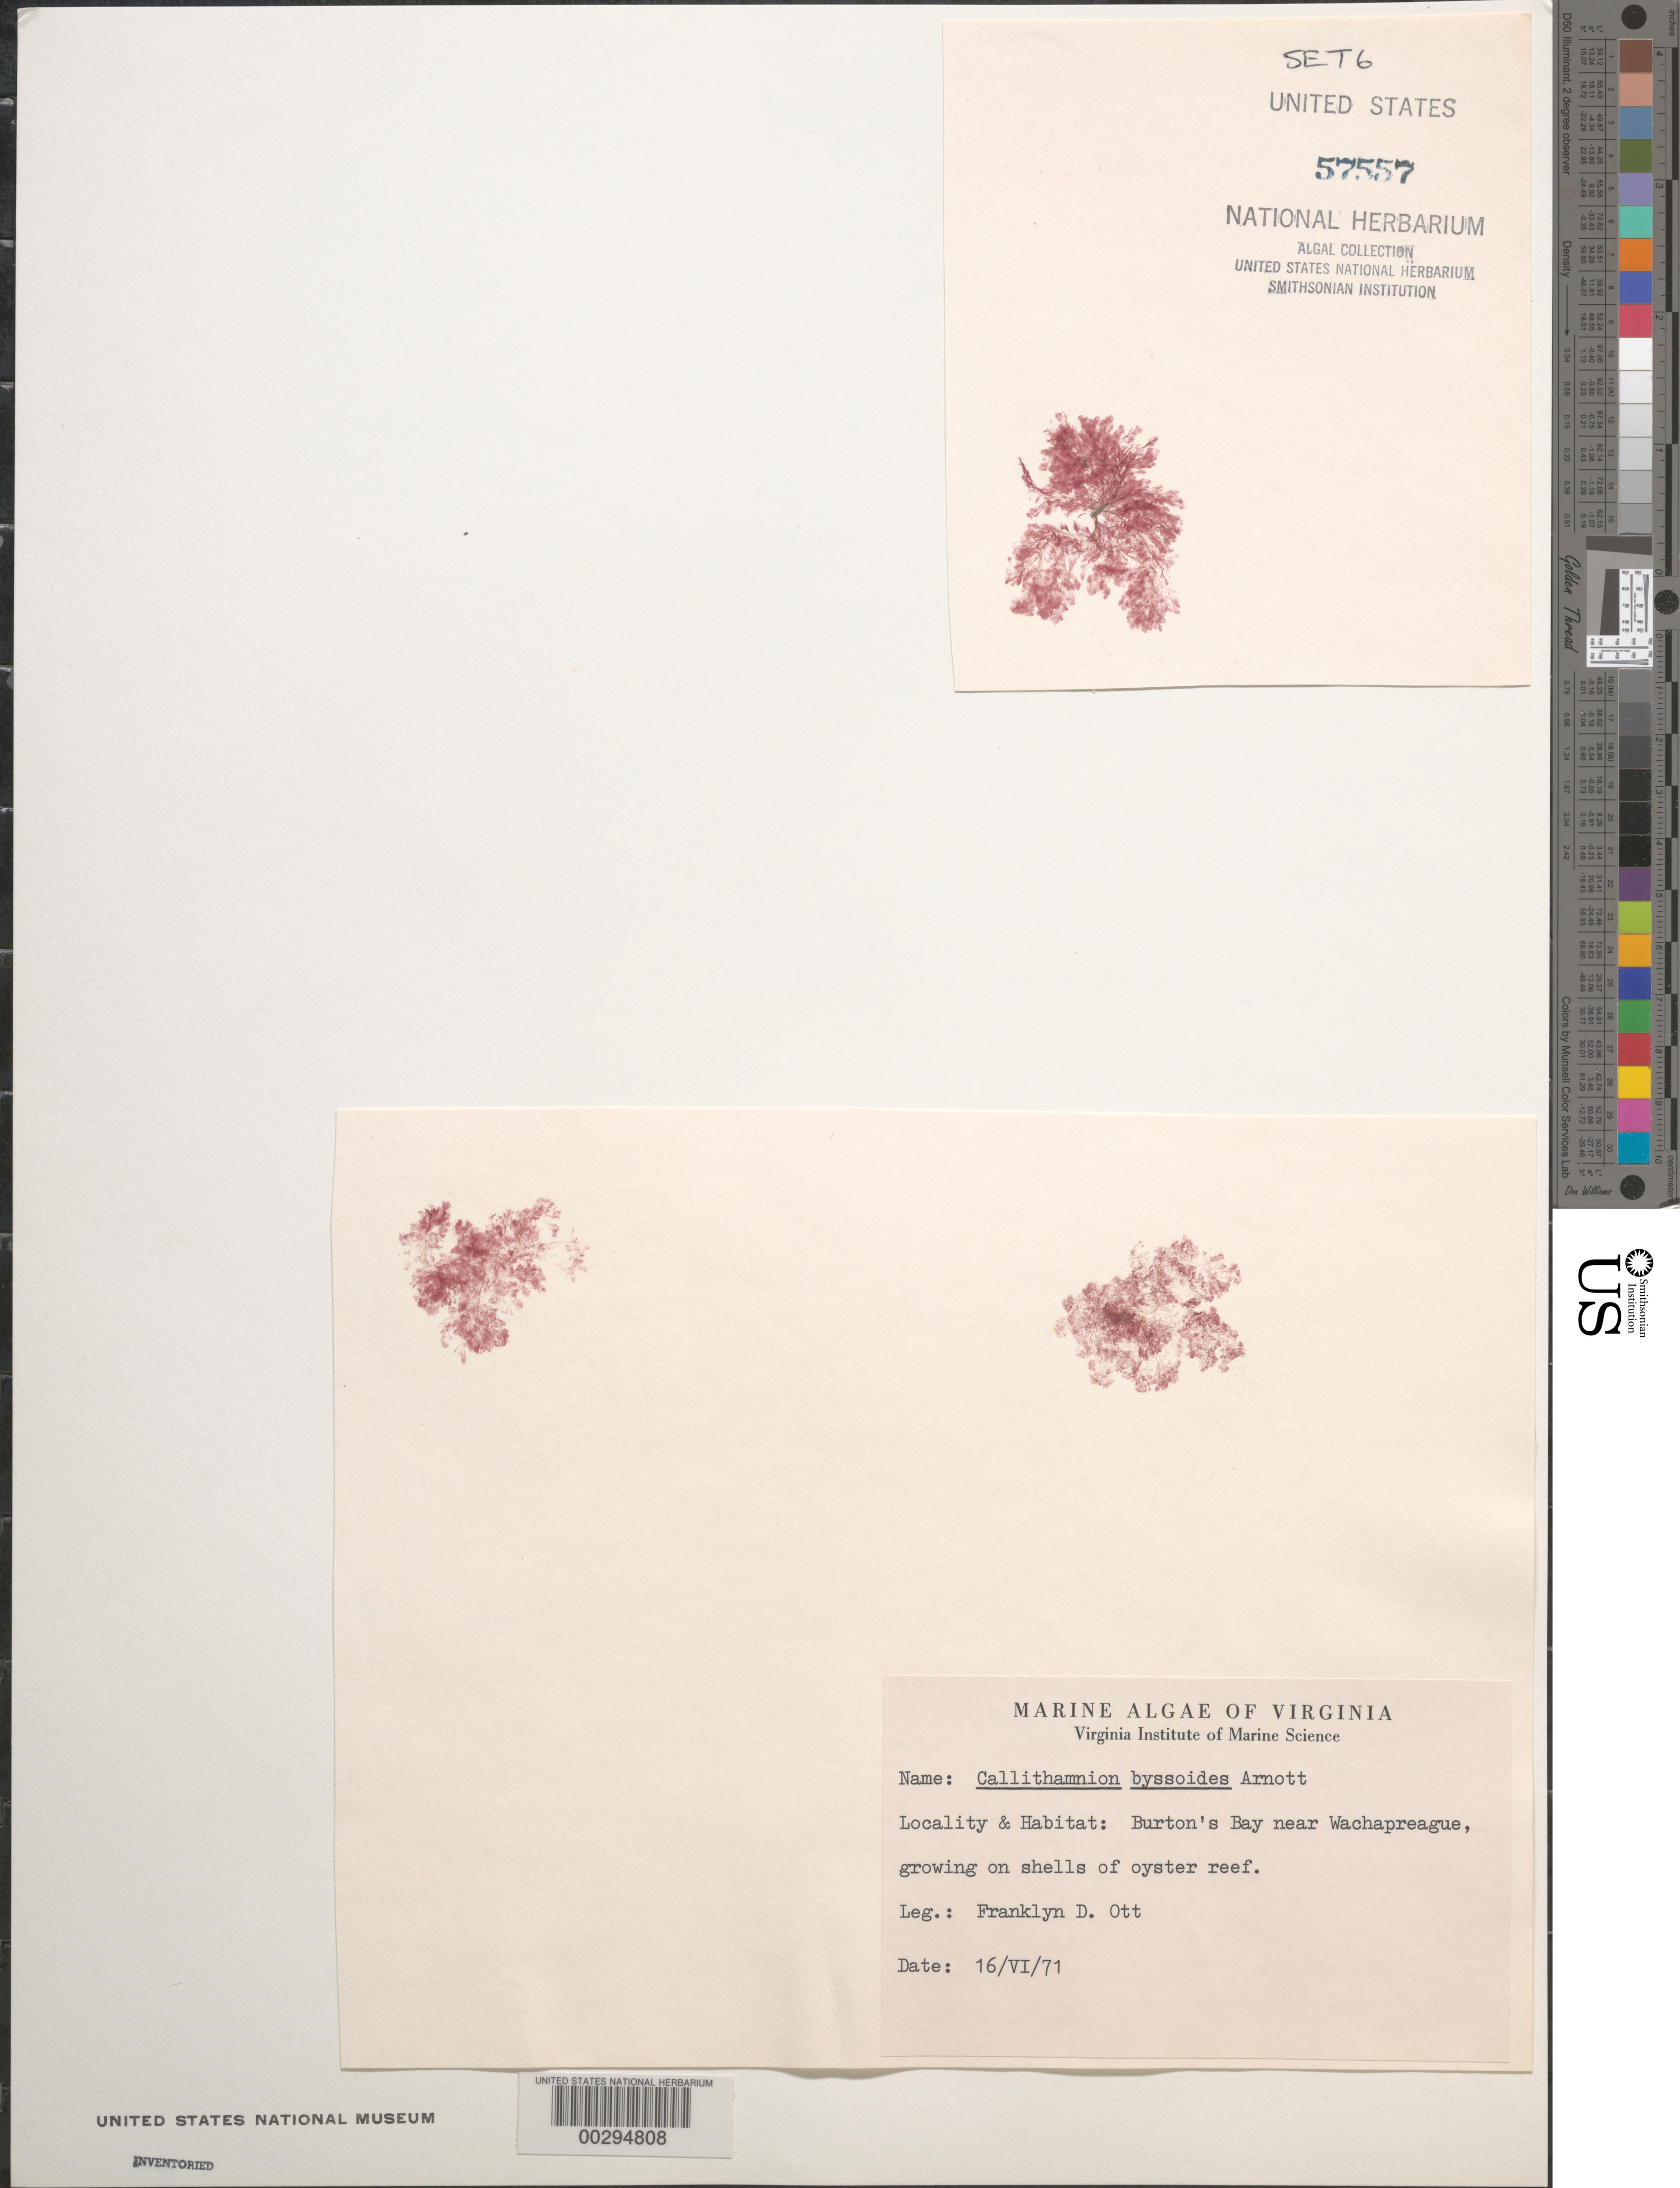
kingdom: Plantae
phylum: Rhodophyta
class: Florideophyceae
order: Ceramiales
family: Callithamniaceae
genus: Aglaothamnion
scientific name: Aglaothamnion tenuissimum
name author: (Bonnem.) Feldm.-Maz.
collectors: F. Ott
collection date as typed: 16 Jun 1971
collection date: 1971-06-16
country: United States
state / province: Virginia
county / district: Accomack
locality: Burton's Bay near Wachapreague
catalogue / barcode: US 57557